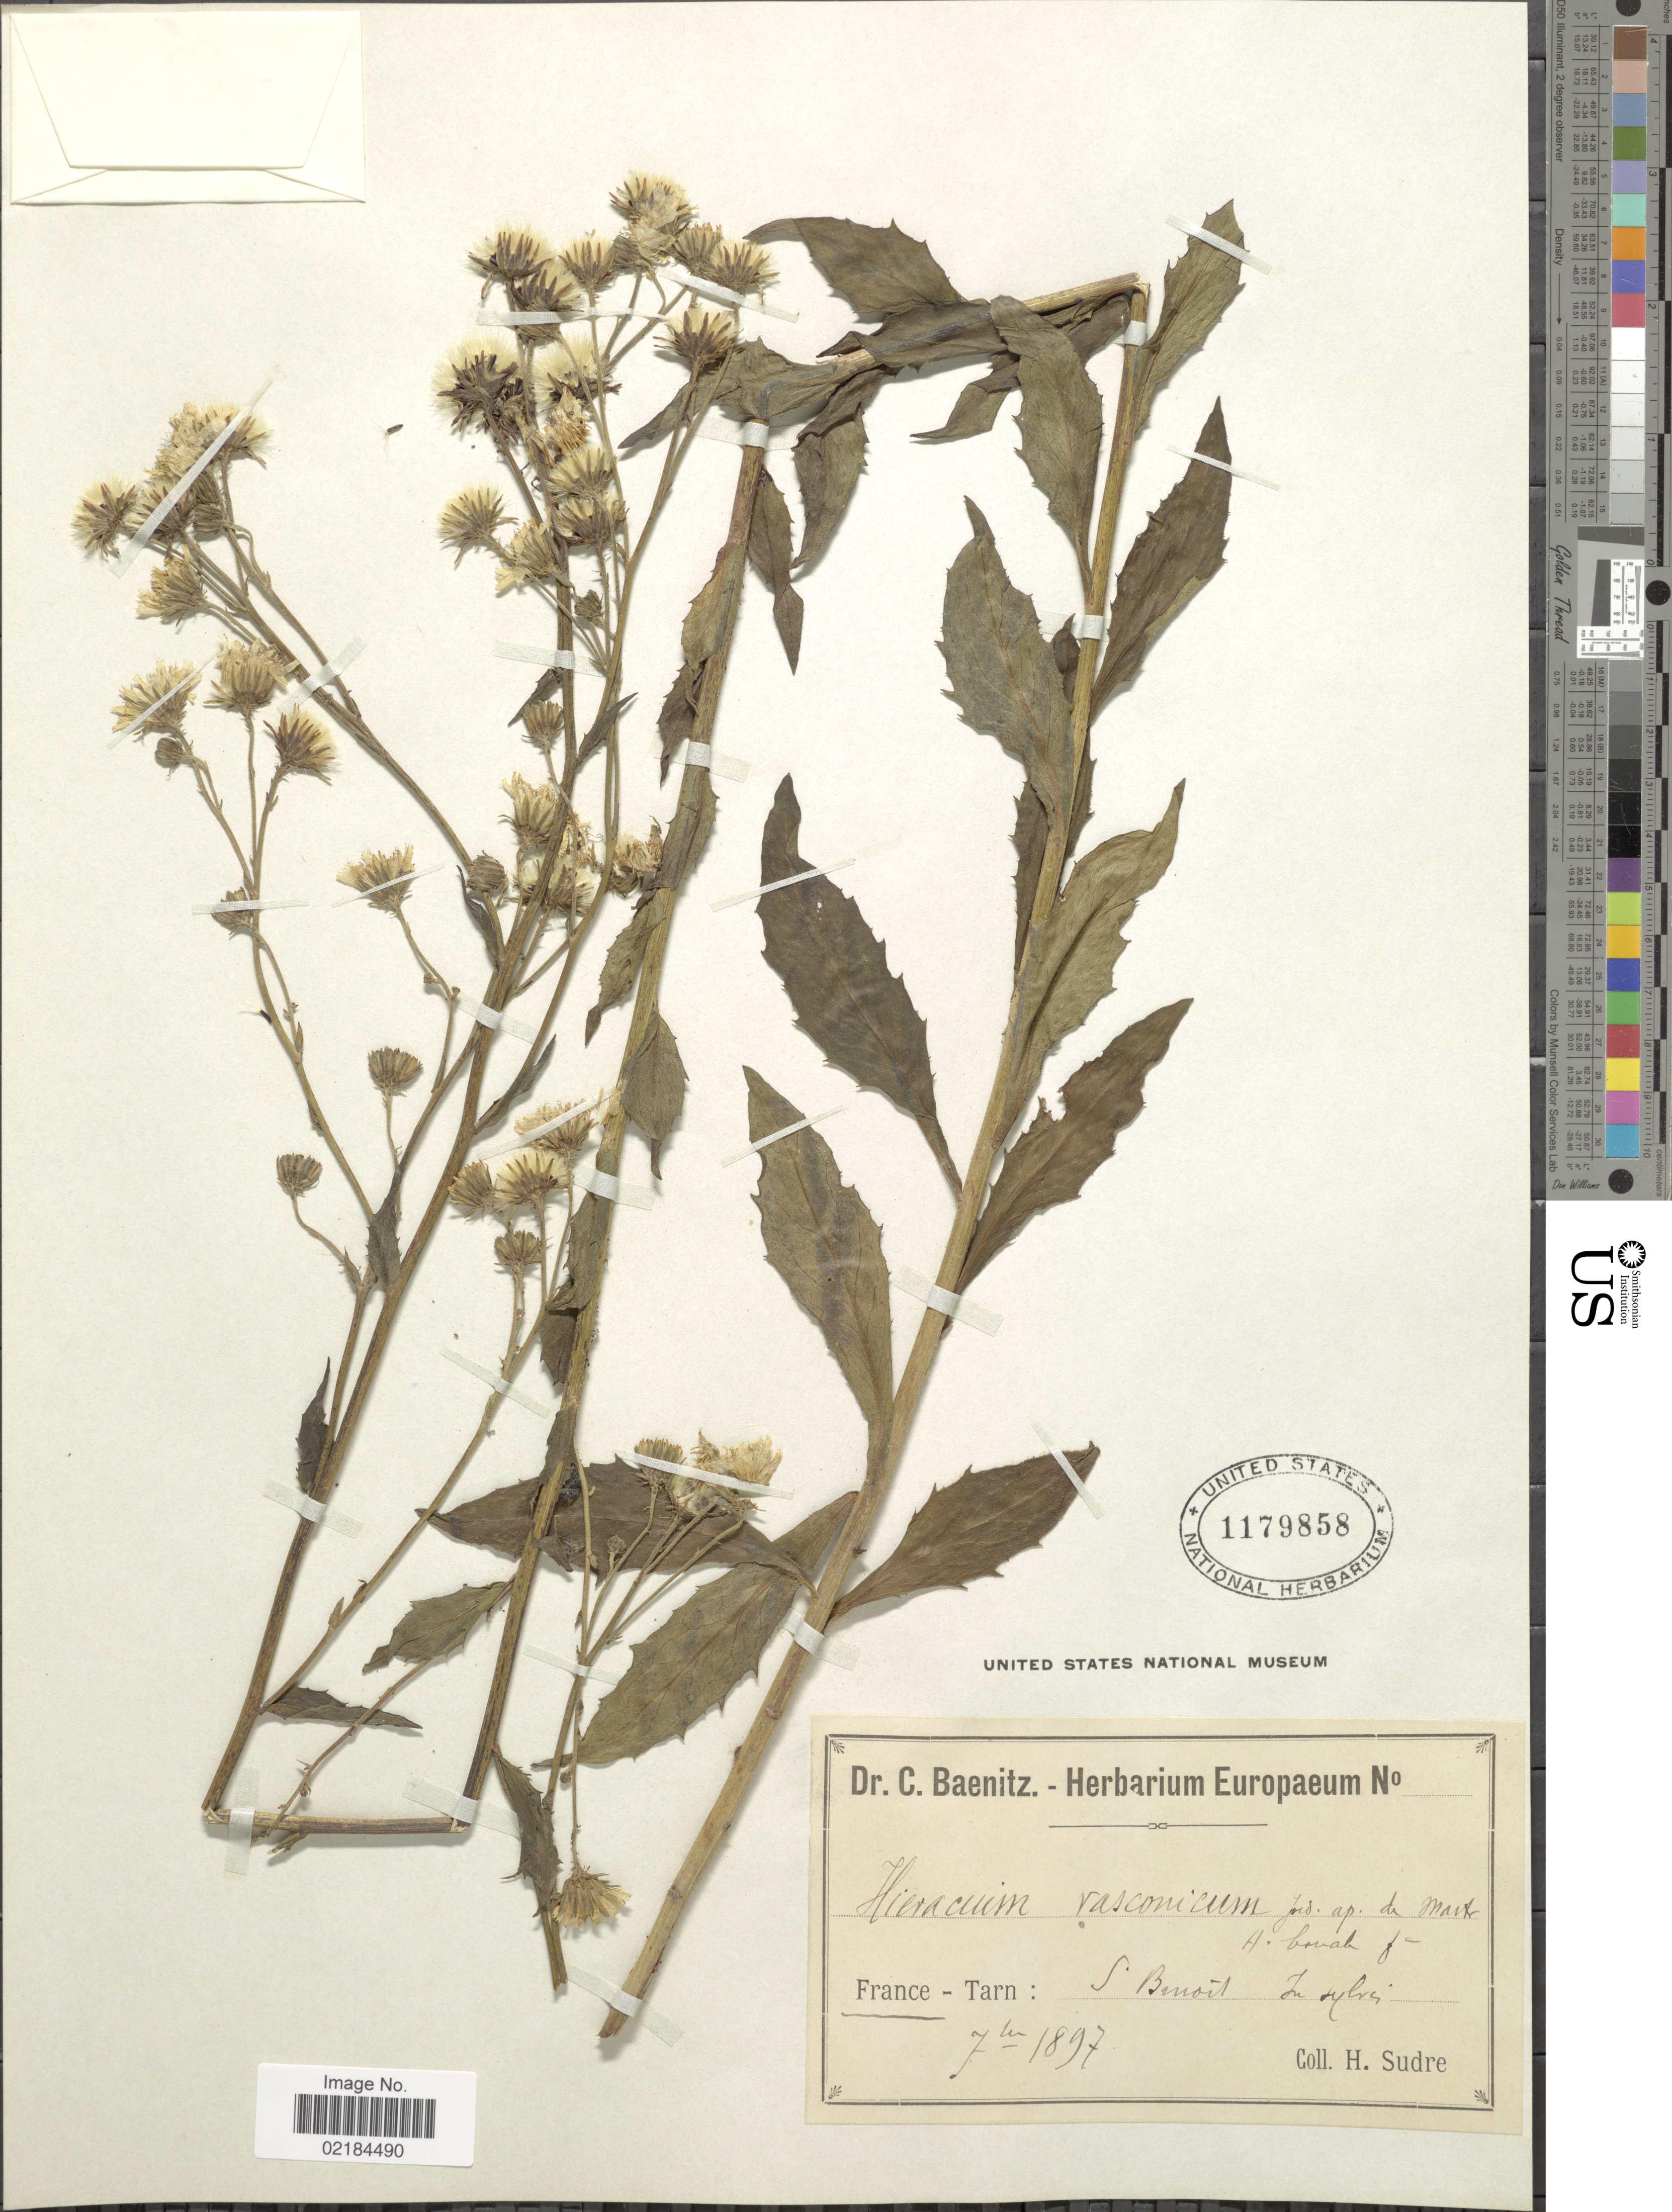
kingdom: Plantae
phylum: Tracheophyta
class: Magnoliopsida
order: Asterales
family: Asteraceae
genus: Hieracium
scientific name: Hieracium vasconicum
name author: Martrin-Donos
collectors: H. Sudre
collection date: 1897-02-07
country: France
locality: France - Tarn: S Benoit, In sylvis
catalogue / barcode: US 1179858